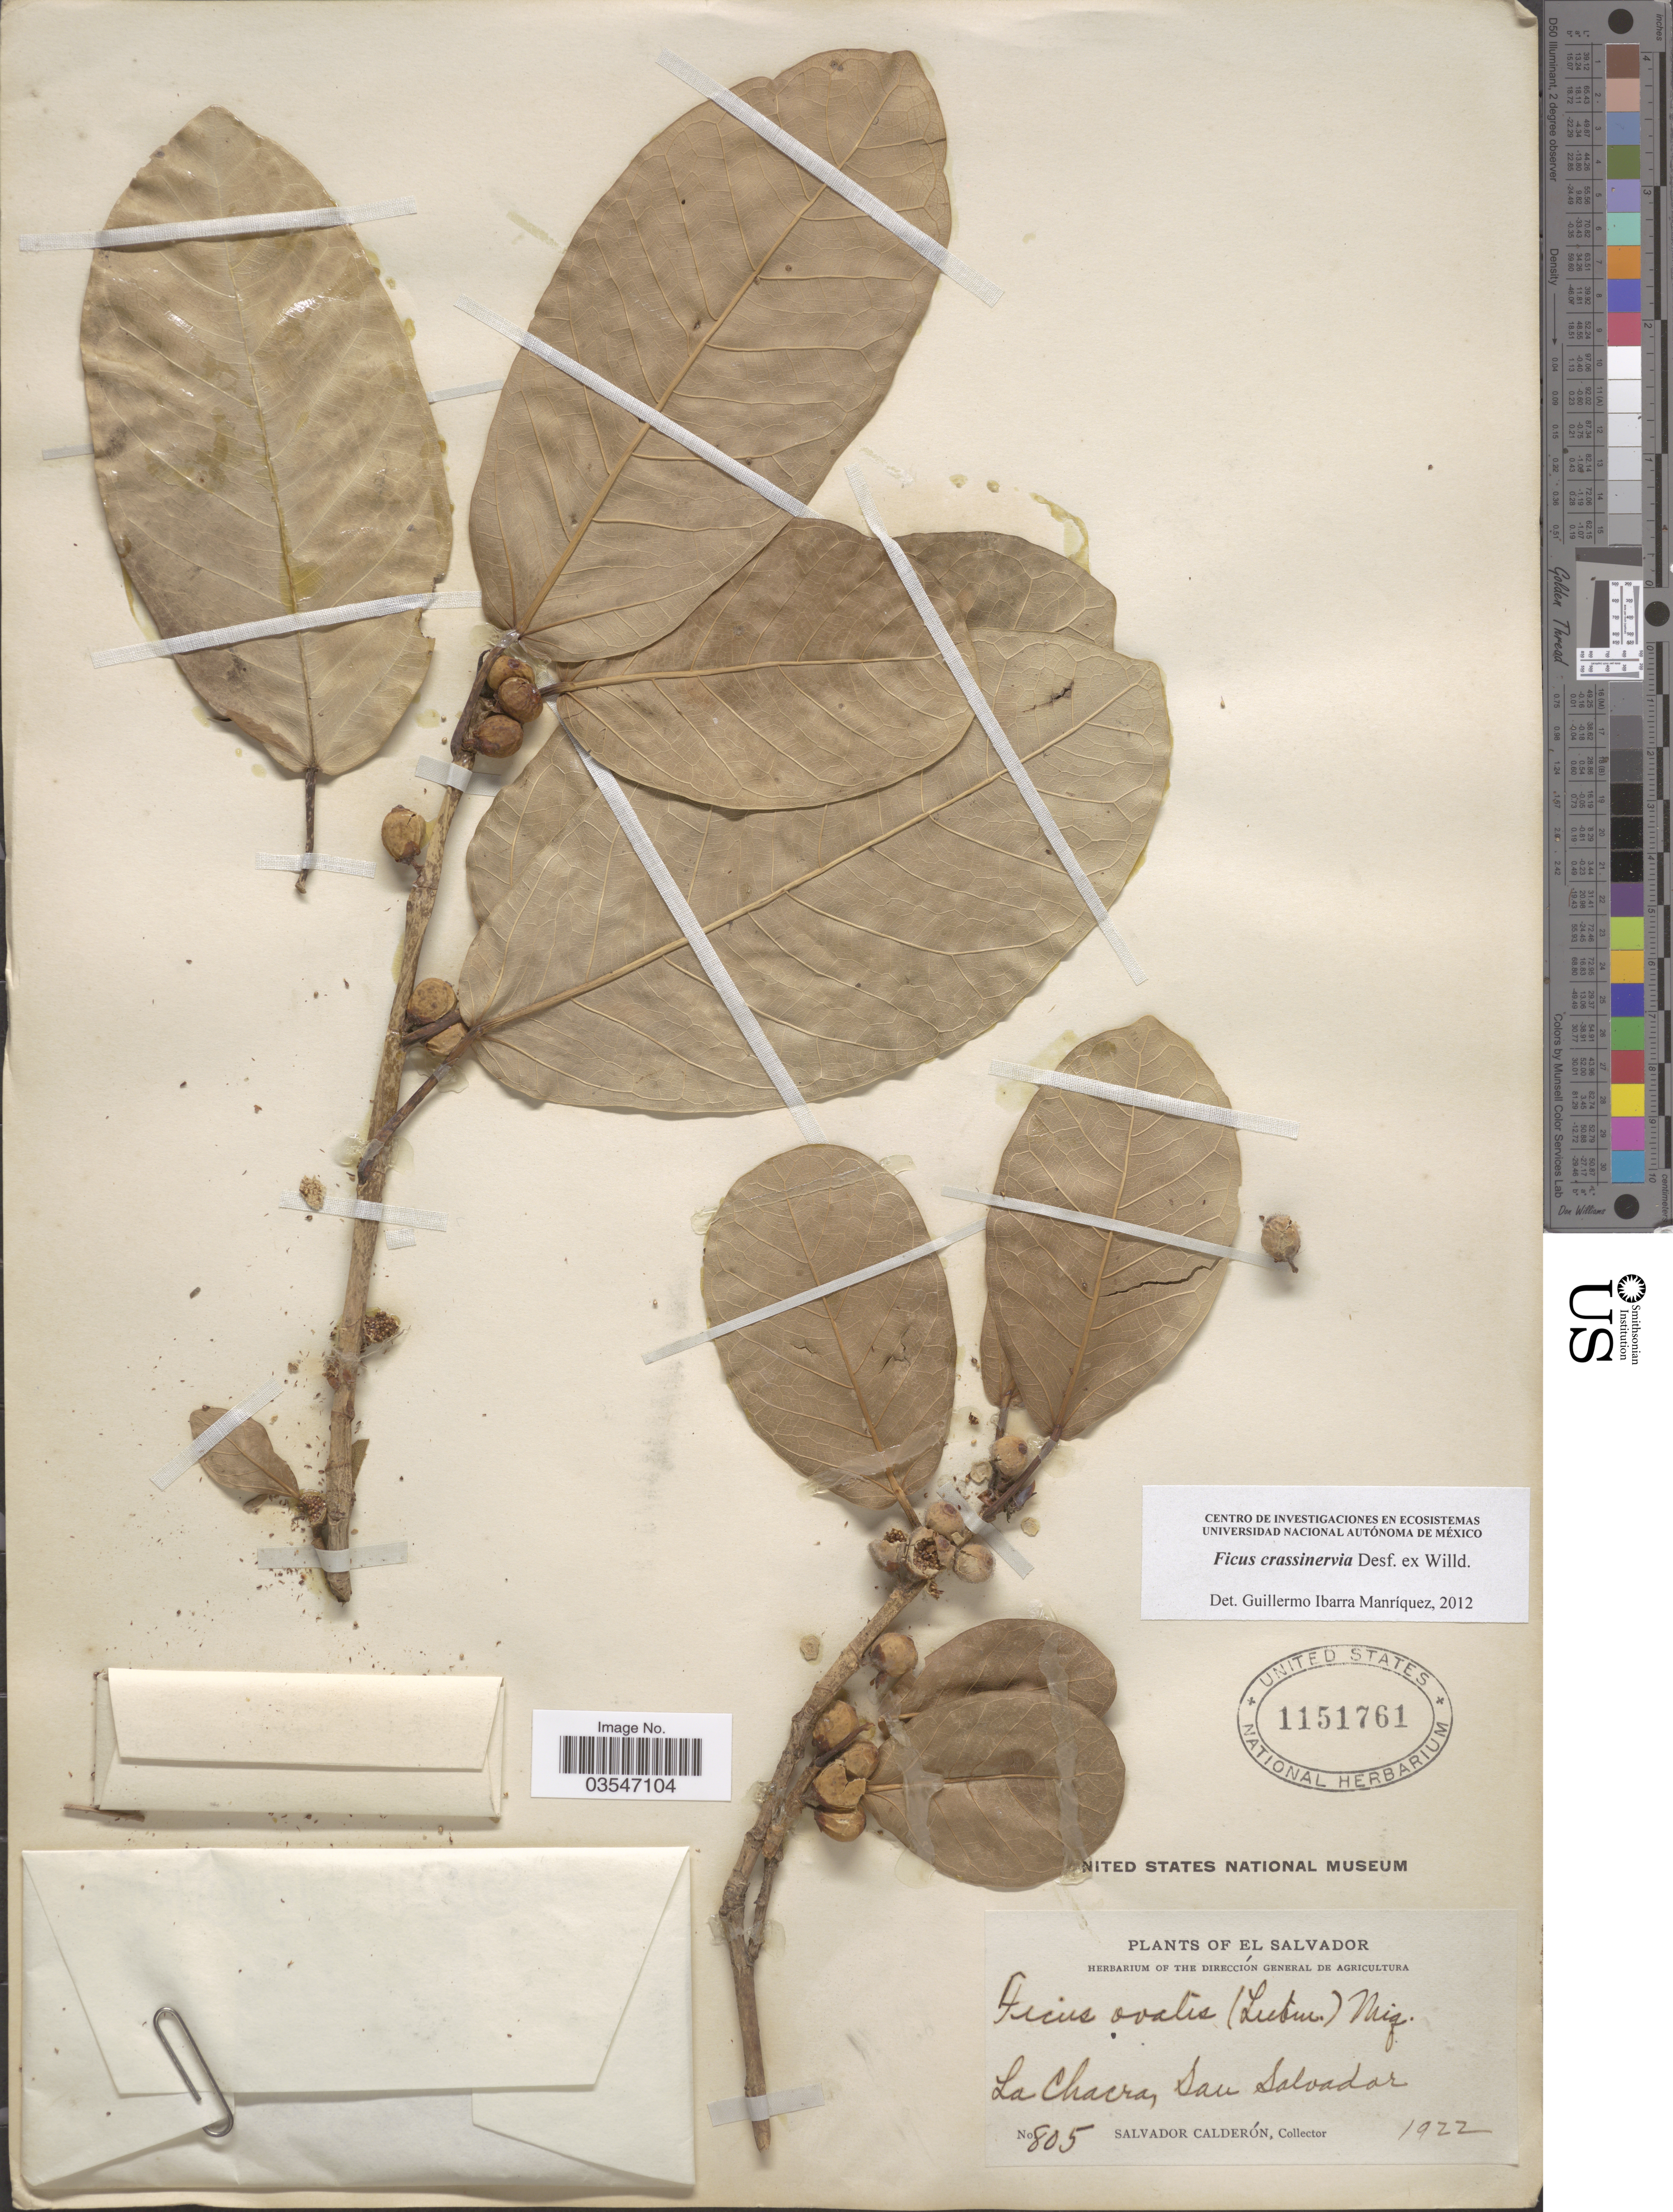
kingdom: Plantae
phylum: Tracheophyta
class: Magnoliopsida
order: Rosales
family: Moraceae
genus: Ficus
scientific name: Ficus crassinervia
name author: Desf. ex Willd.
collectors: S. Calderón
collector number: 805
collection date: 1922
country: El Salvador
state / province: San Salvador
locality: La Chacra, San Salvador.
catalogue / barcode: US 1151761